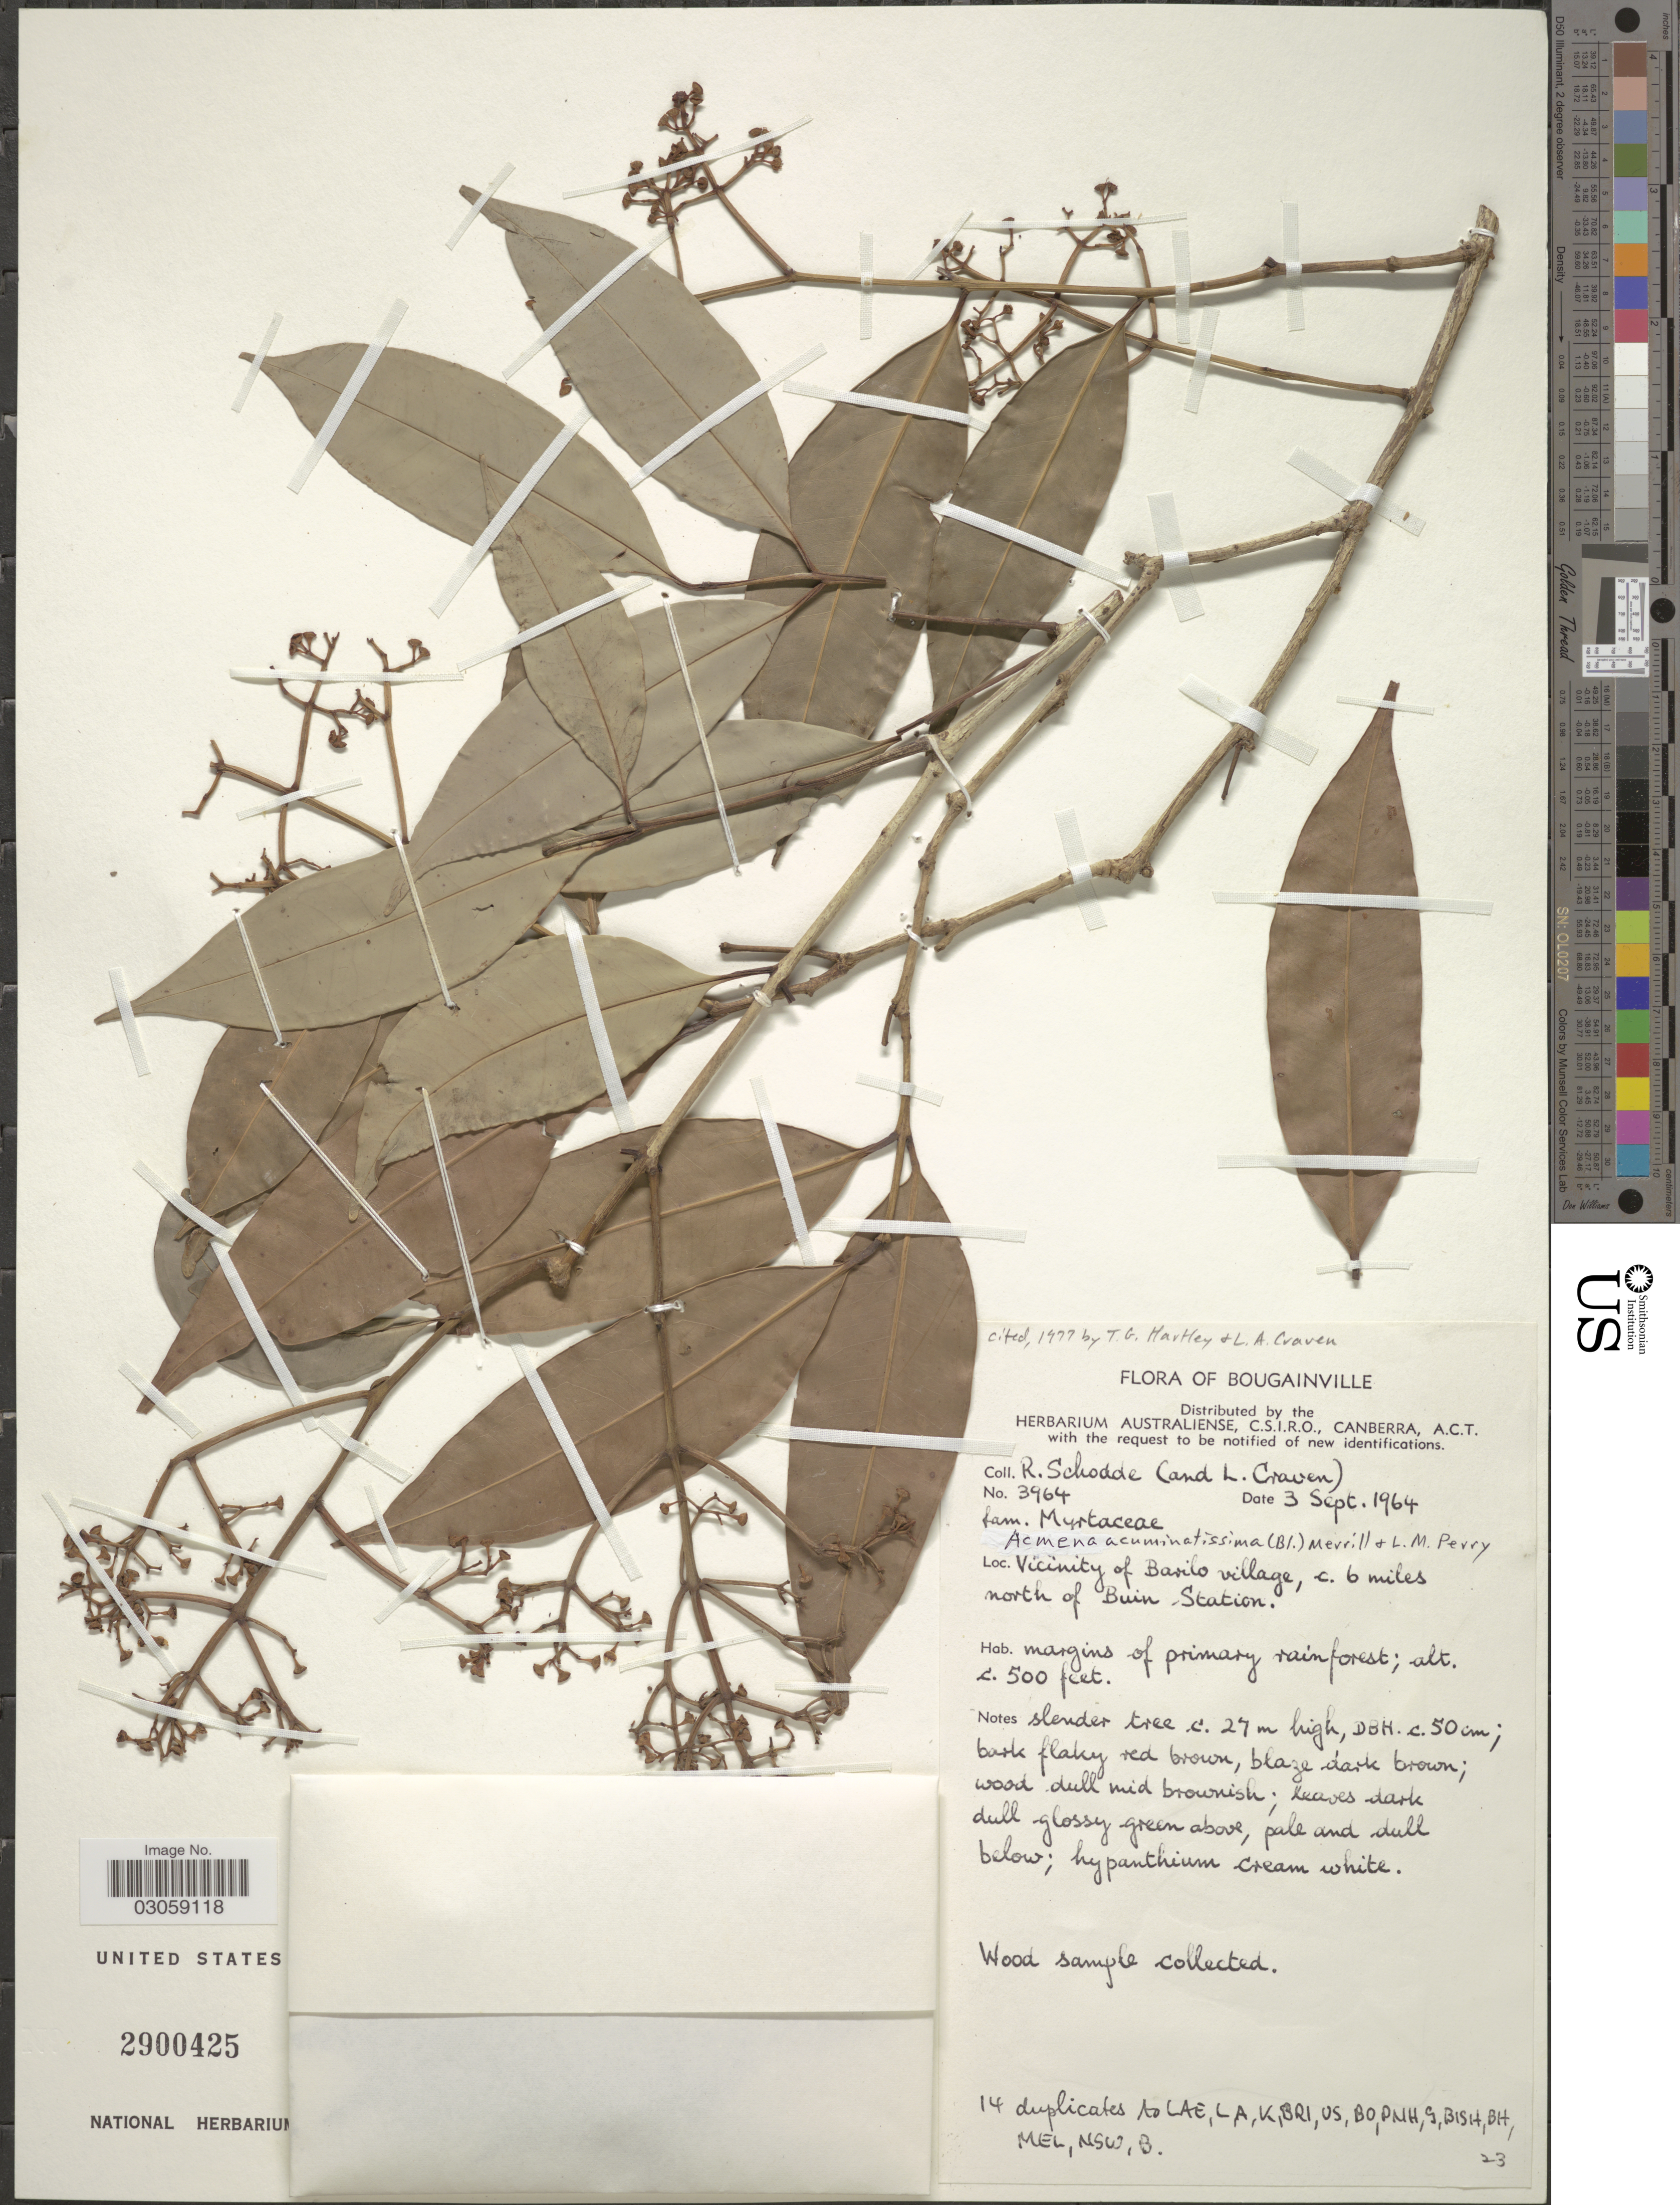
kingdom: Plantae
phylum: Tracheophyta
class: Magnoliopsida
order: Myrtales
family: Myrtaceae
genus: Syzygium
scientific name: Syzygium acuminatissimum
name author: (Blume) DC.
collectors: R. Schodde & L. Craven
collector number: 3964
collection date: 1964-09-03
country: Papua New Guinea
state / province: Bougainville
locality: Vicinity of Basilo village, c. 6 miles north of Buin Station.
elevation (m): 152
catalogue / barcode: US 2900425